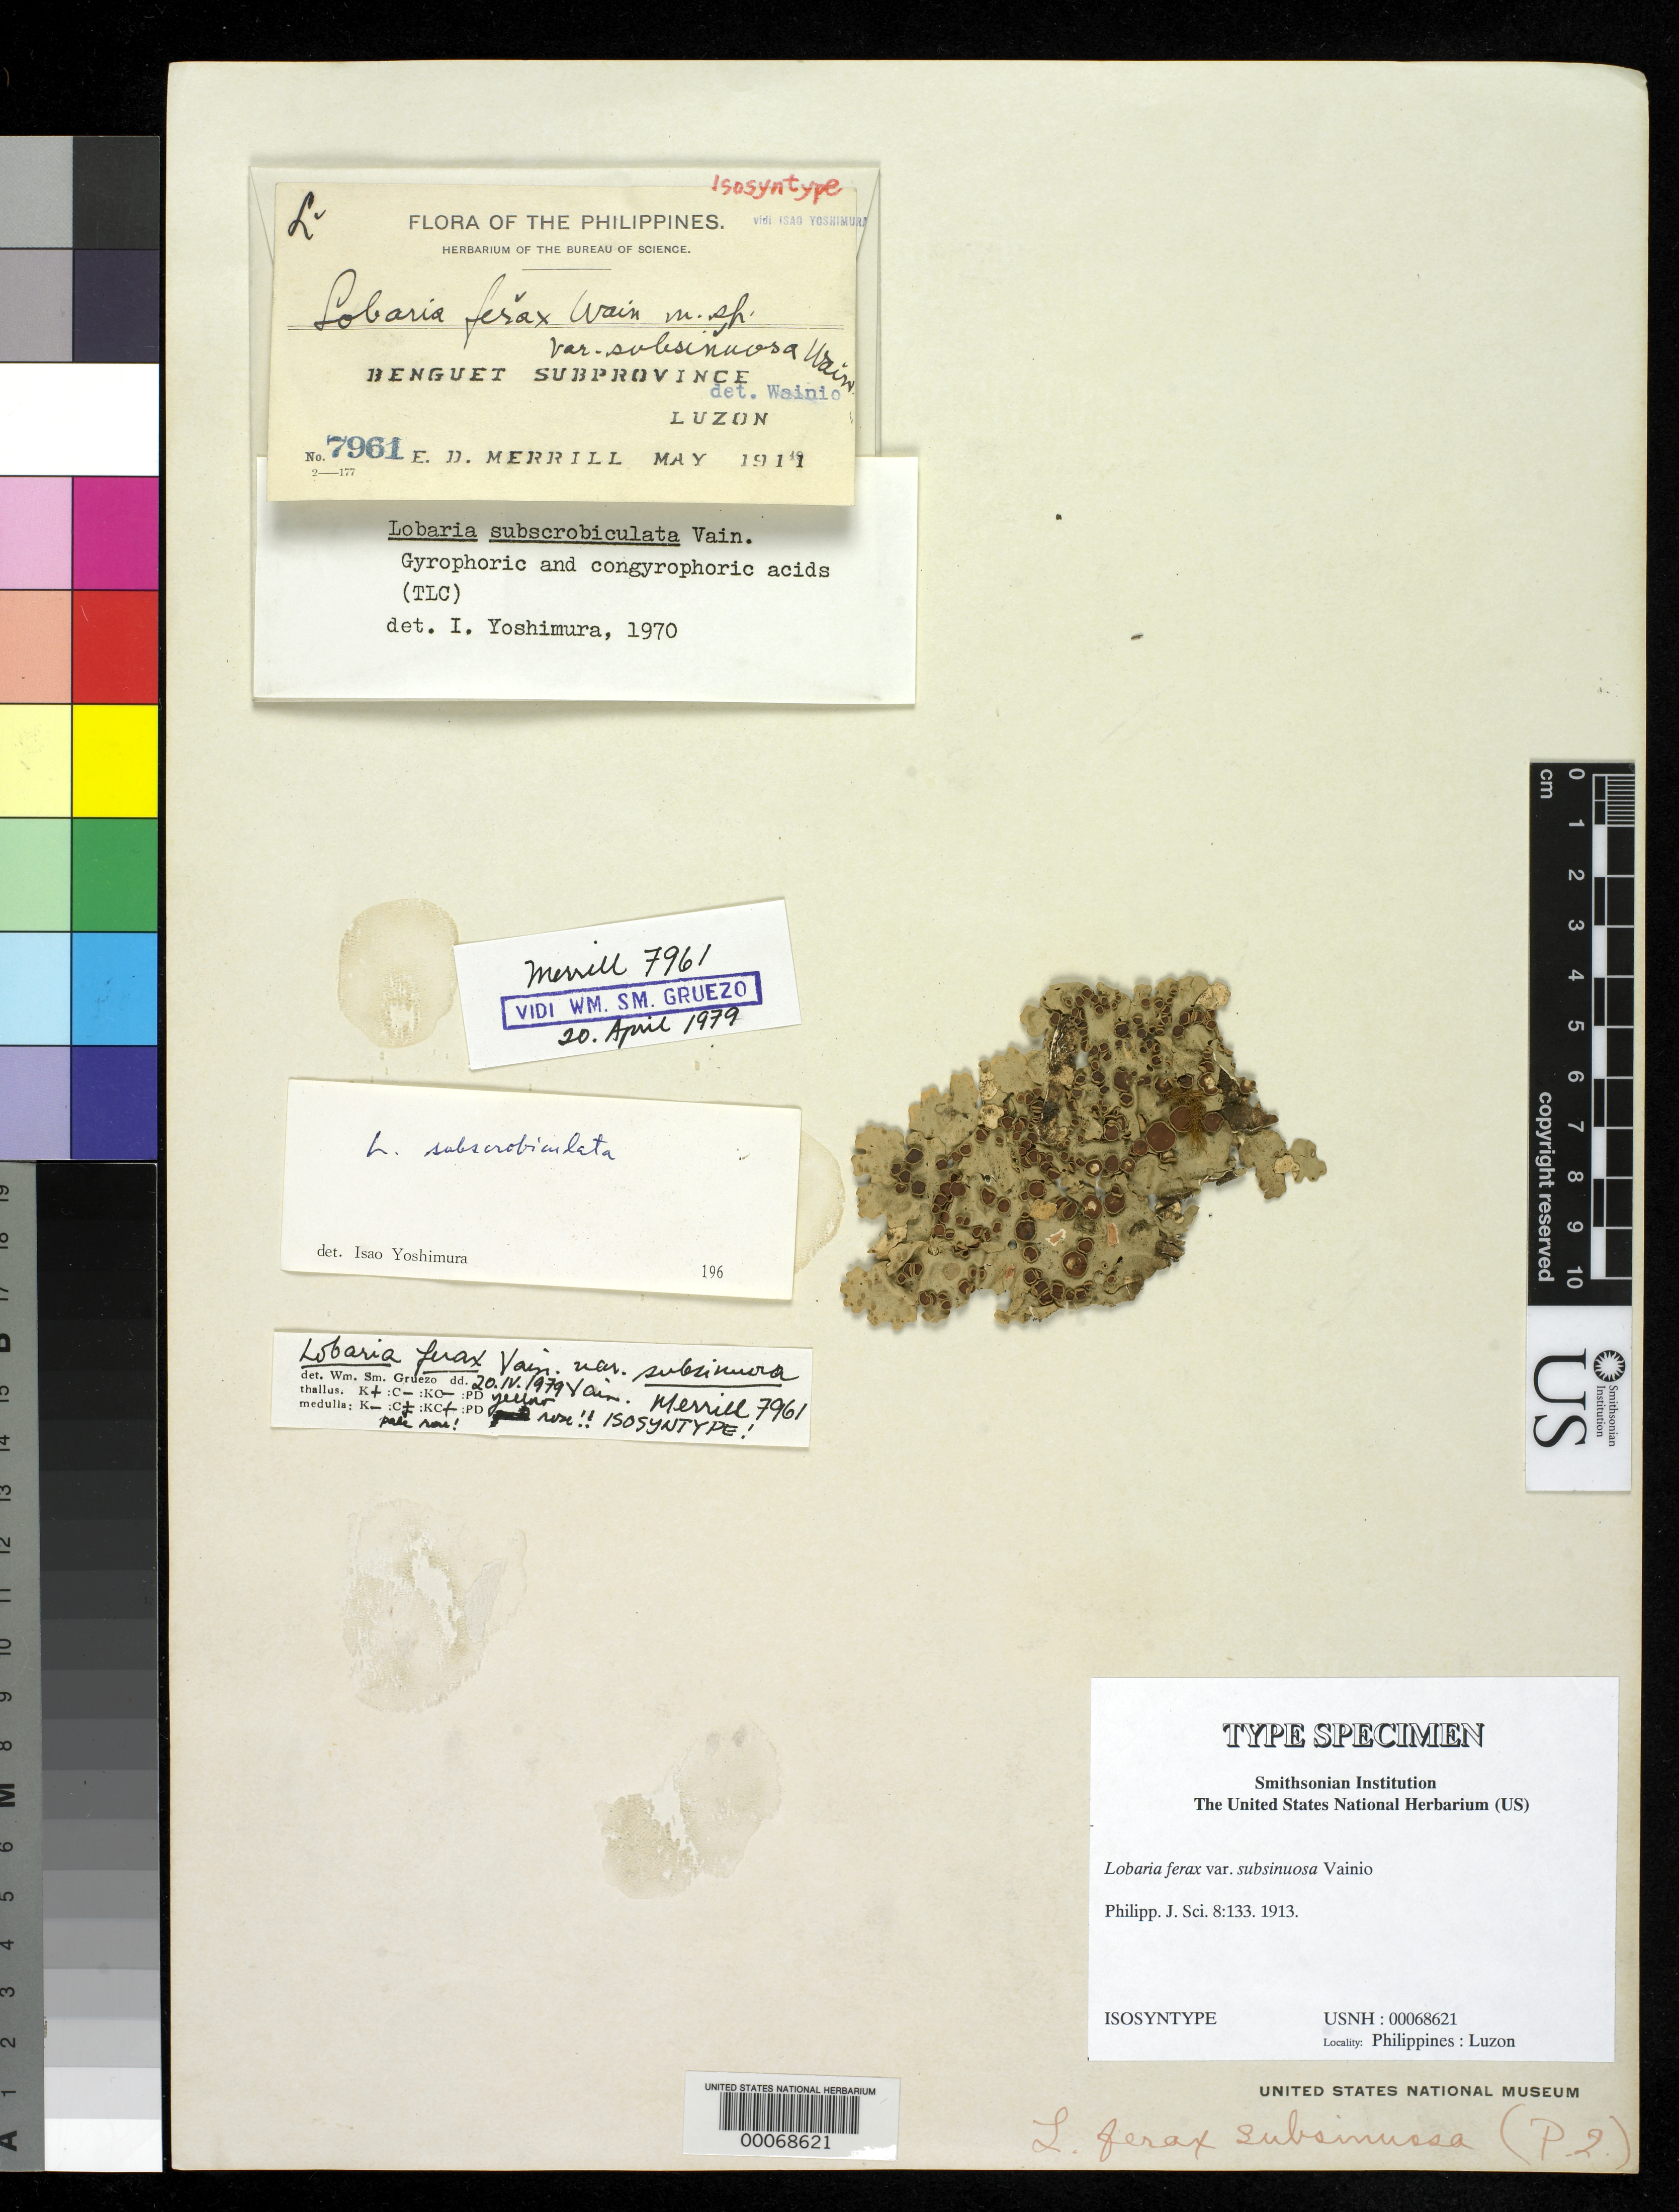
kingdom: Fungi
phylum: Ascomycota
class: Lecanoromycetes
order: Peltigerales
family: Lobariaceae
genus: Lobaria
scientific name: Lobaria ferax var. subsinuosa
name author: Vain.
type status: Isosyntype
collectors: E. D. Merrill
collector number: Bur. Sci. 7961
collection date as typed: May 1911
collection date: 1911-05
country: Philippines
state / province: Cordillera (Administrative Region)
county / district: Benguet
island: Luzon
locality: Tonglon.